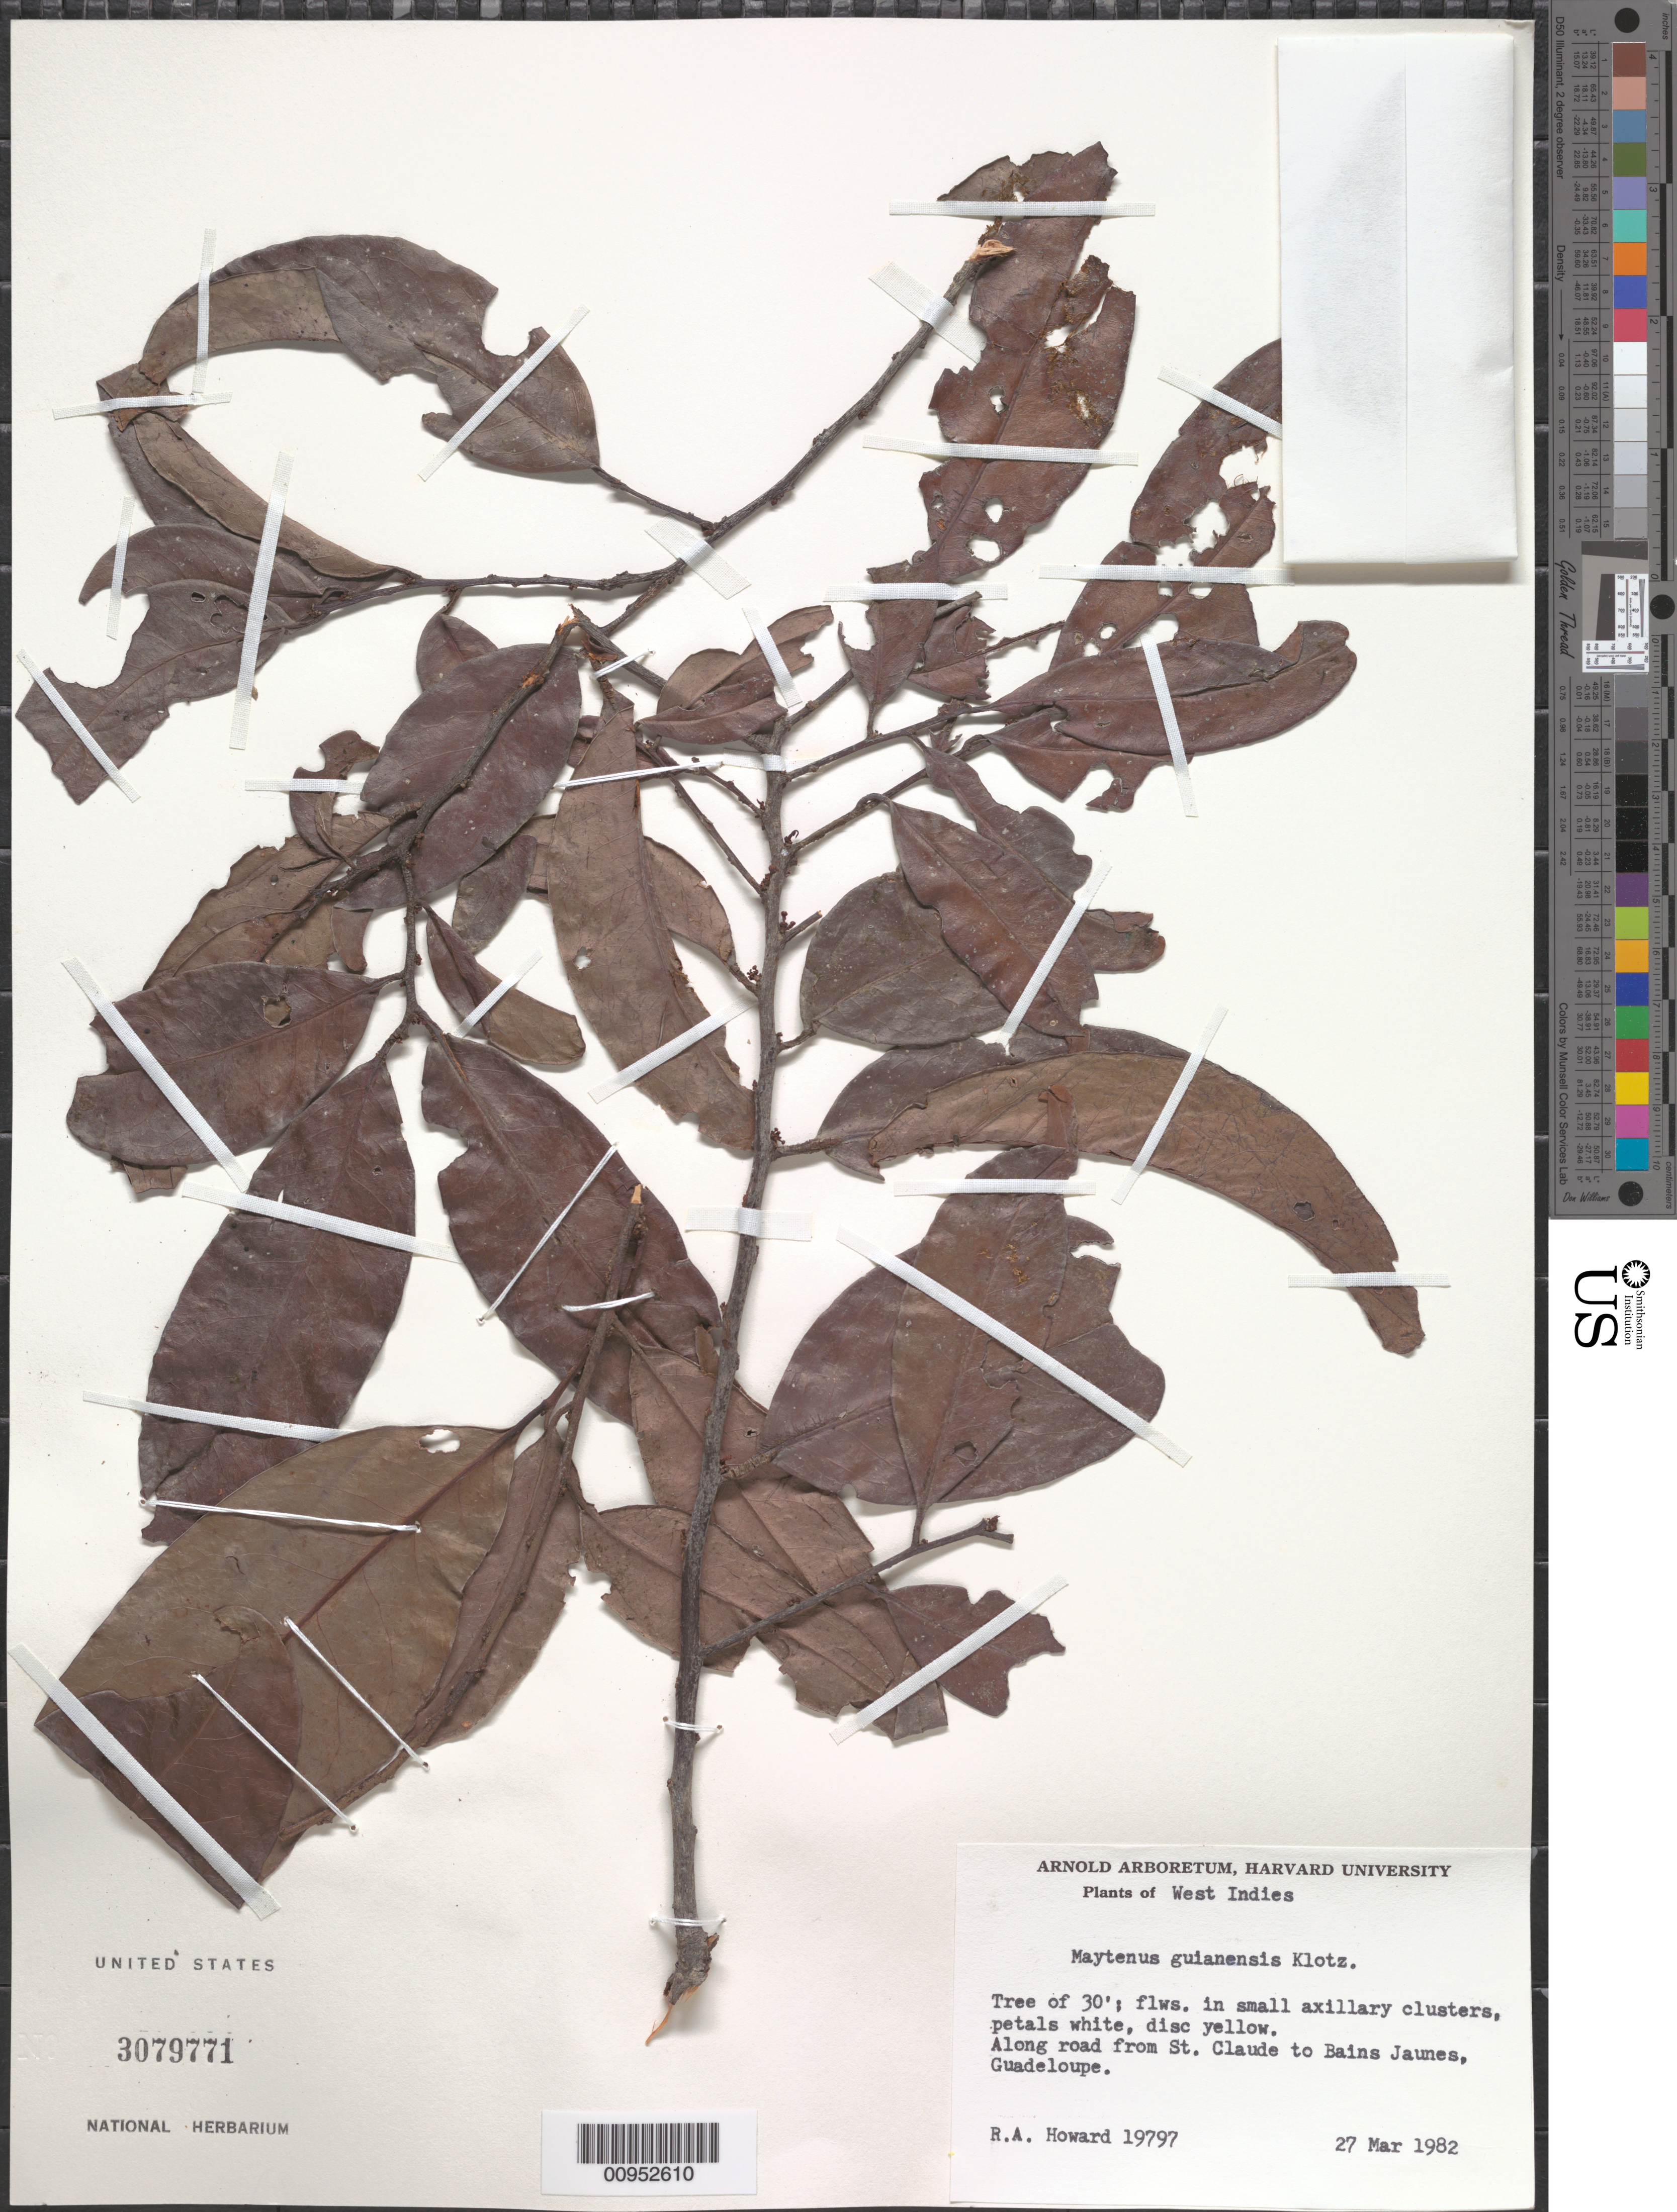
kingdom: Plantae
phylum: Tracheophyta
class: Magnoliopsida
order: Celastrales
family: Celastraceae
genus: Maytenus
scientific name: Maytenus guianensis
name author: Klotzsch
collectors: R. A. Howard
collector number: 19797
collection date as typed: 27 Mar 1982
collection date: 1982-03-27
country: Guadeloupe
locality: Road from St. Claude to Bains Jaunes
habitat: Along road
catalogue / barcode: US 3079771